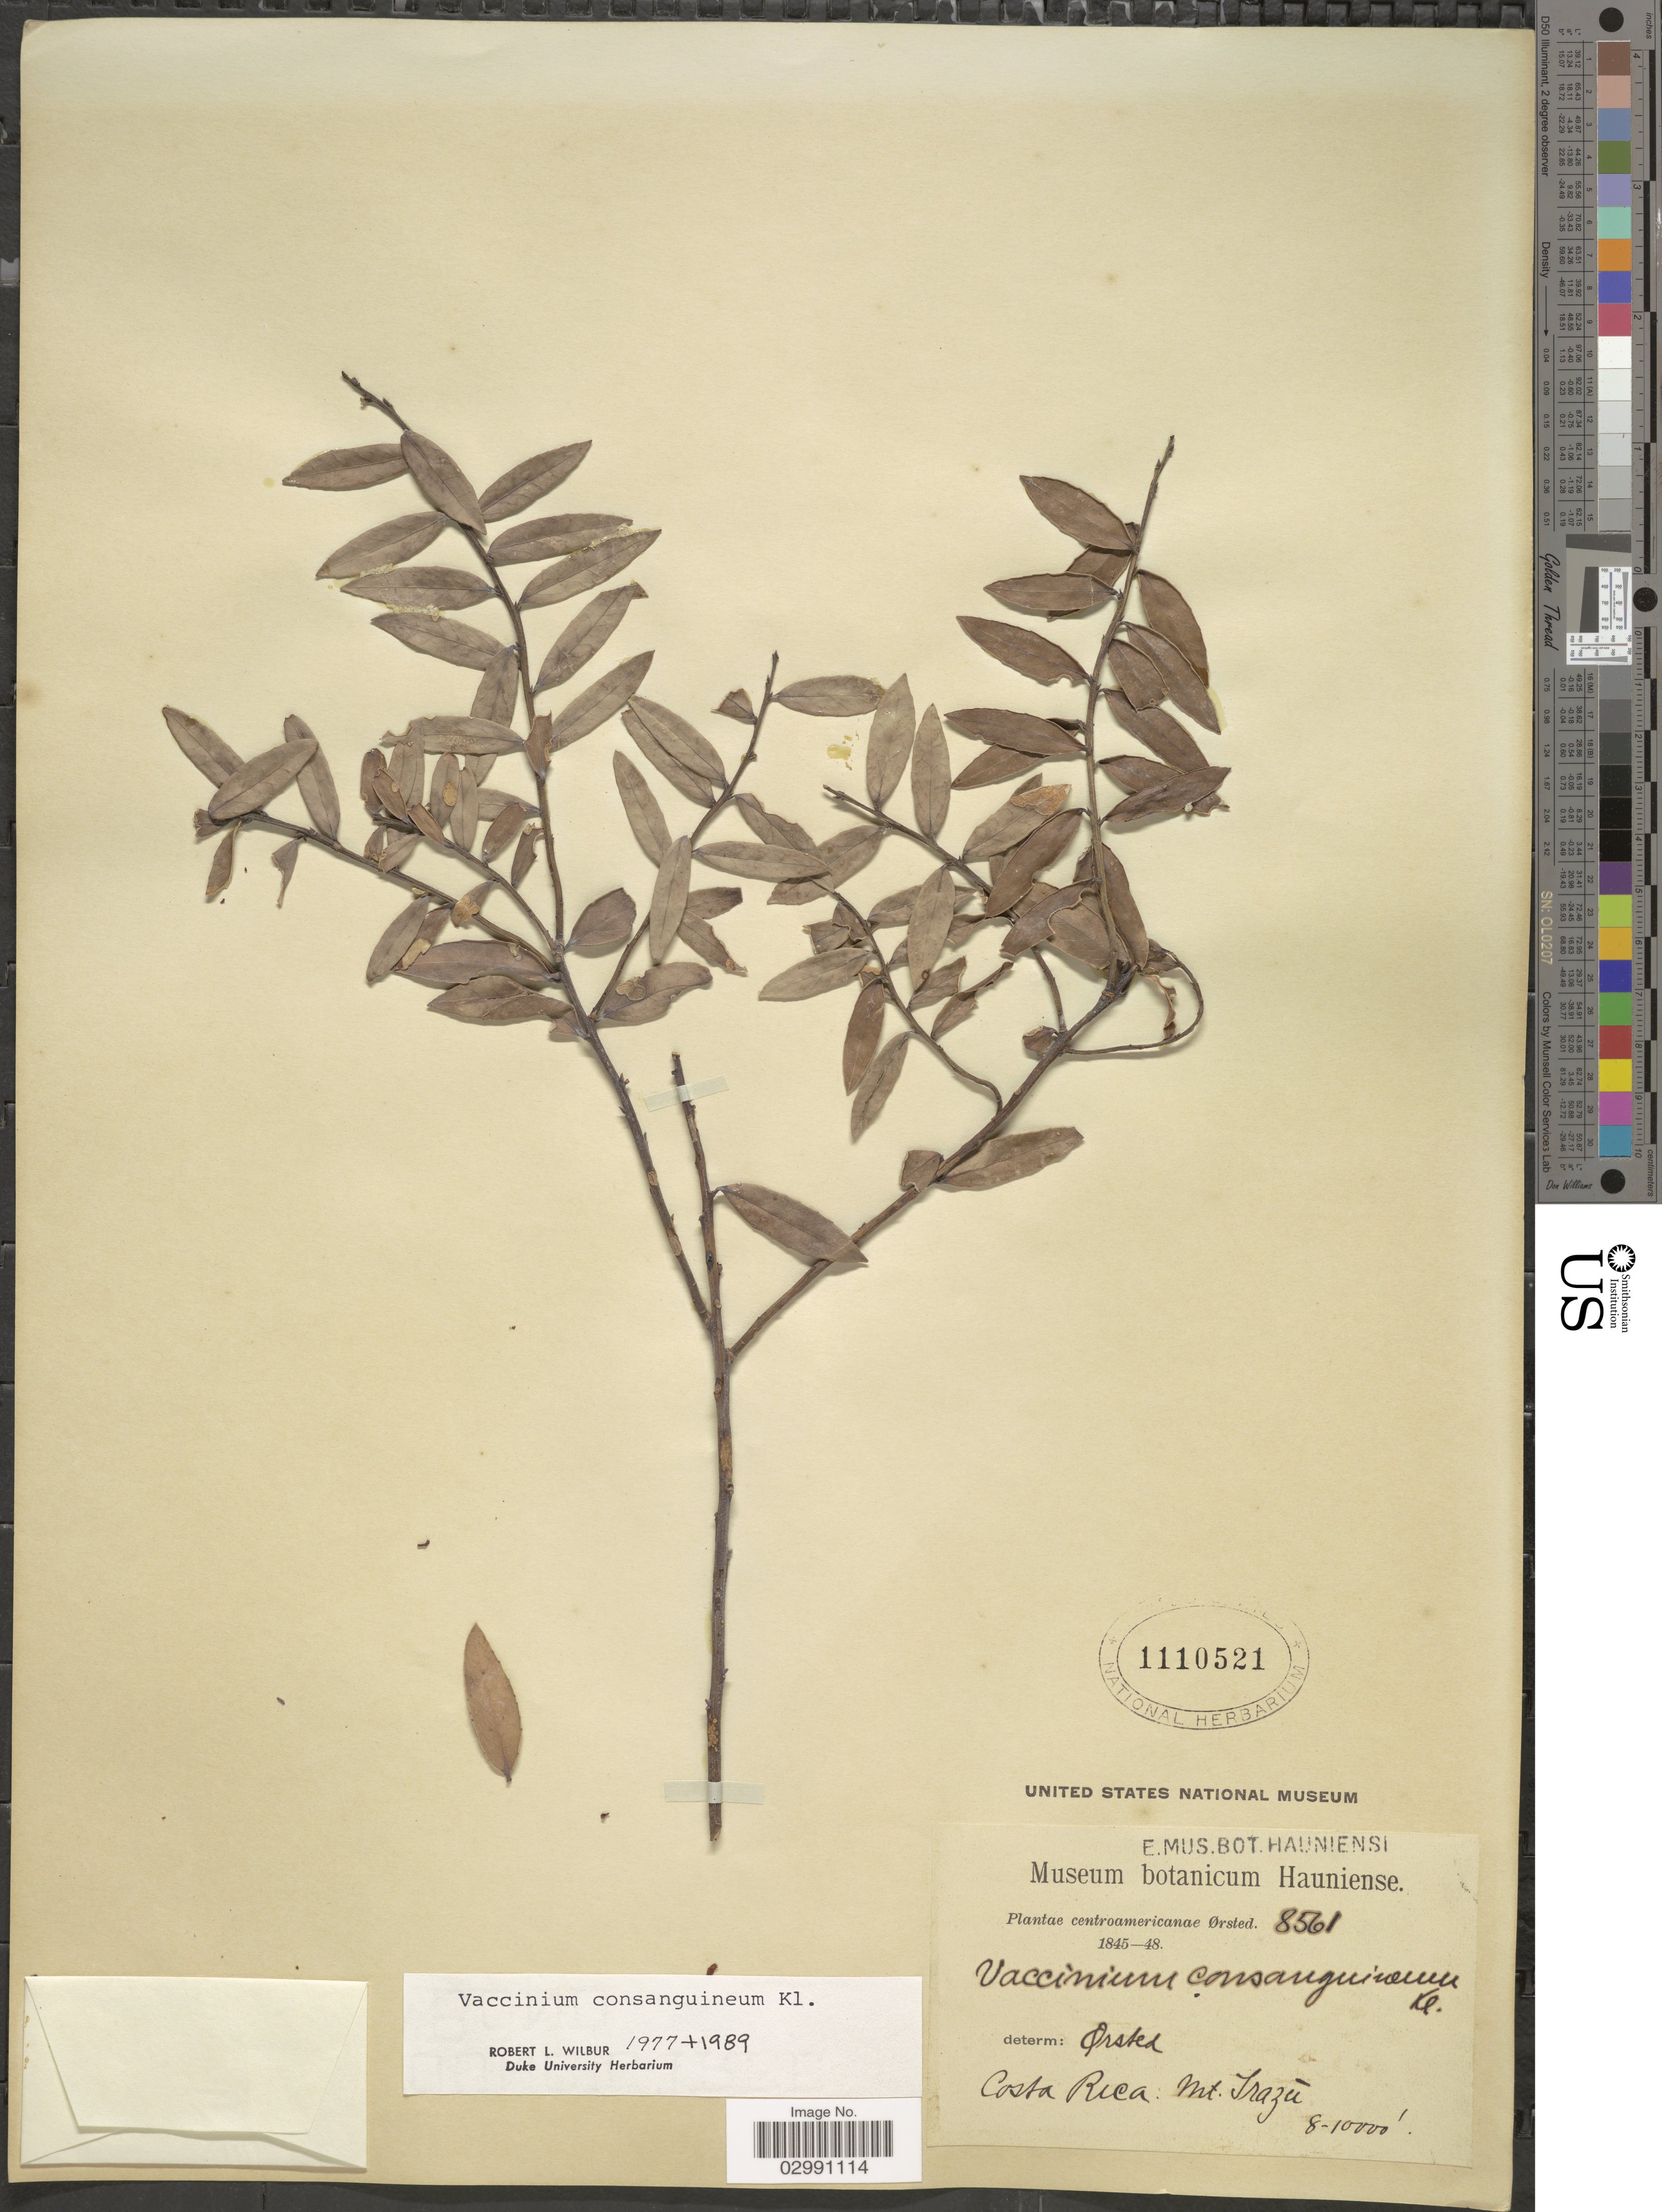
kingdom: Plantae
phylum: Tracheophyta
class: Magnoliopsida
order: Ericales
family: Ericaceae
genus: Vaccinium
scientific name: Vaccinium consanguineum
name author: Klotzsch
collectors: Ørsted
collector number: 8561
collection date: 1845/1848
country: Costa Rica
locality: Mt. Irazú.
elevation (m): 2438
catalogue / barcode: US 1110521